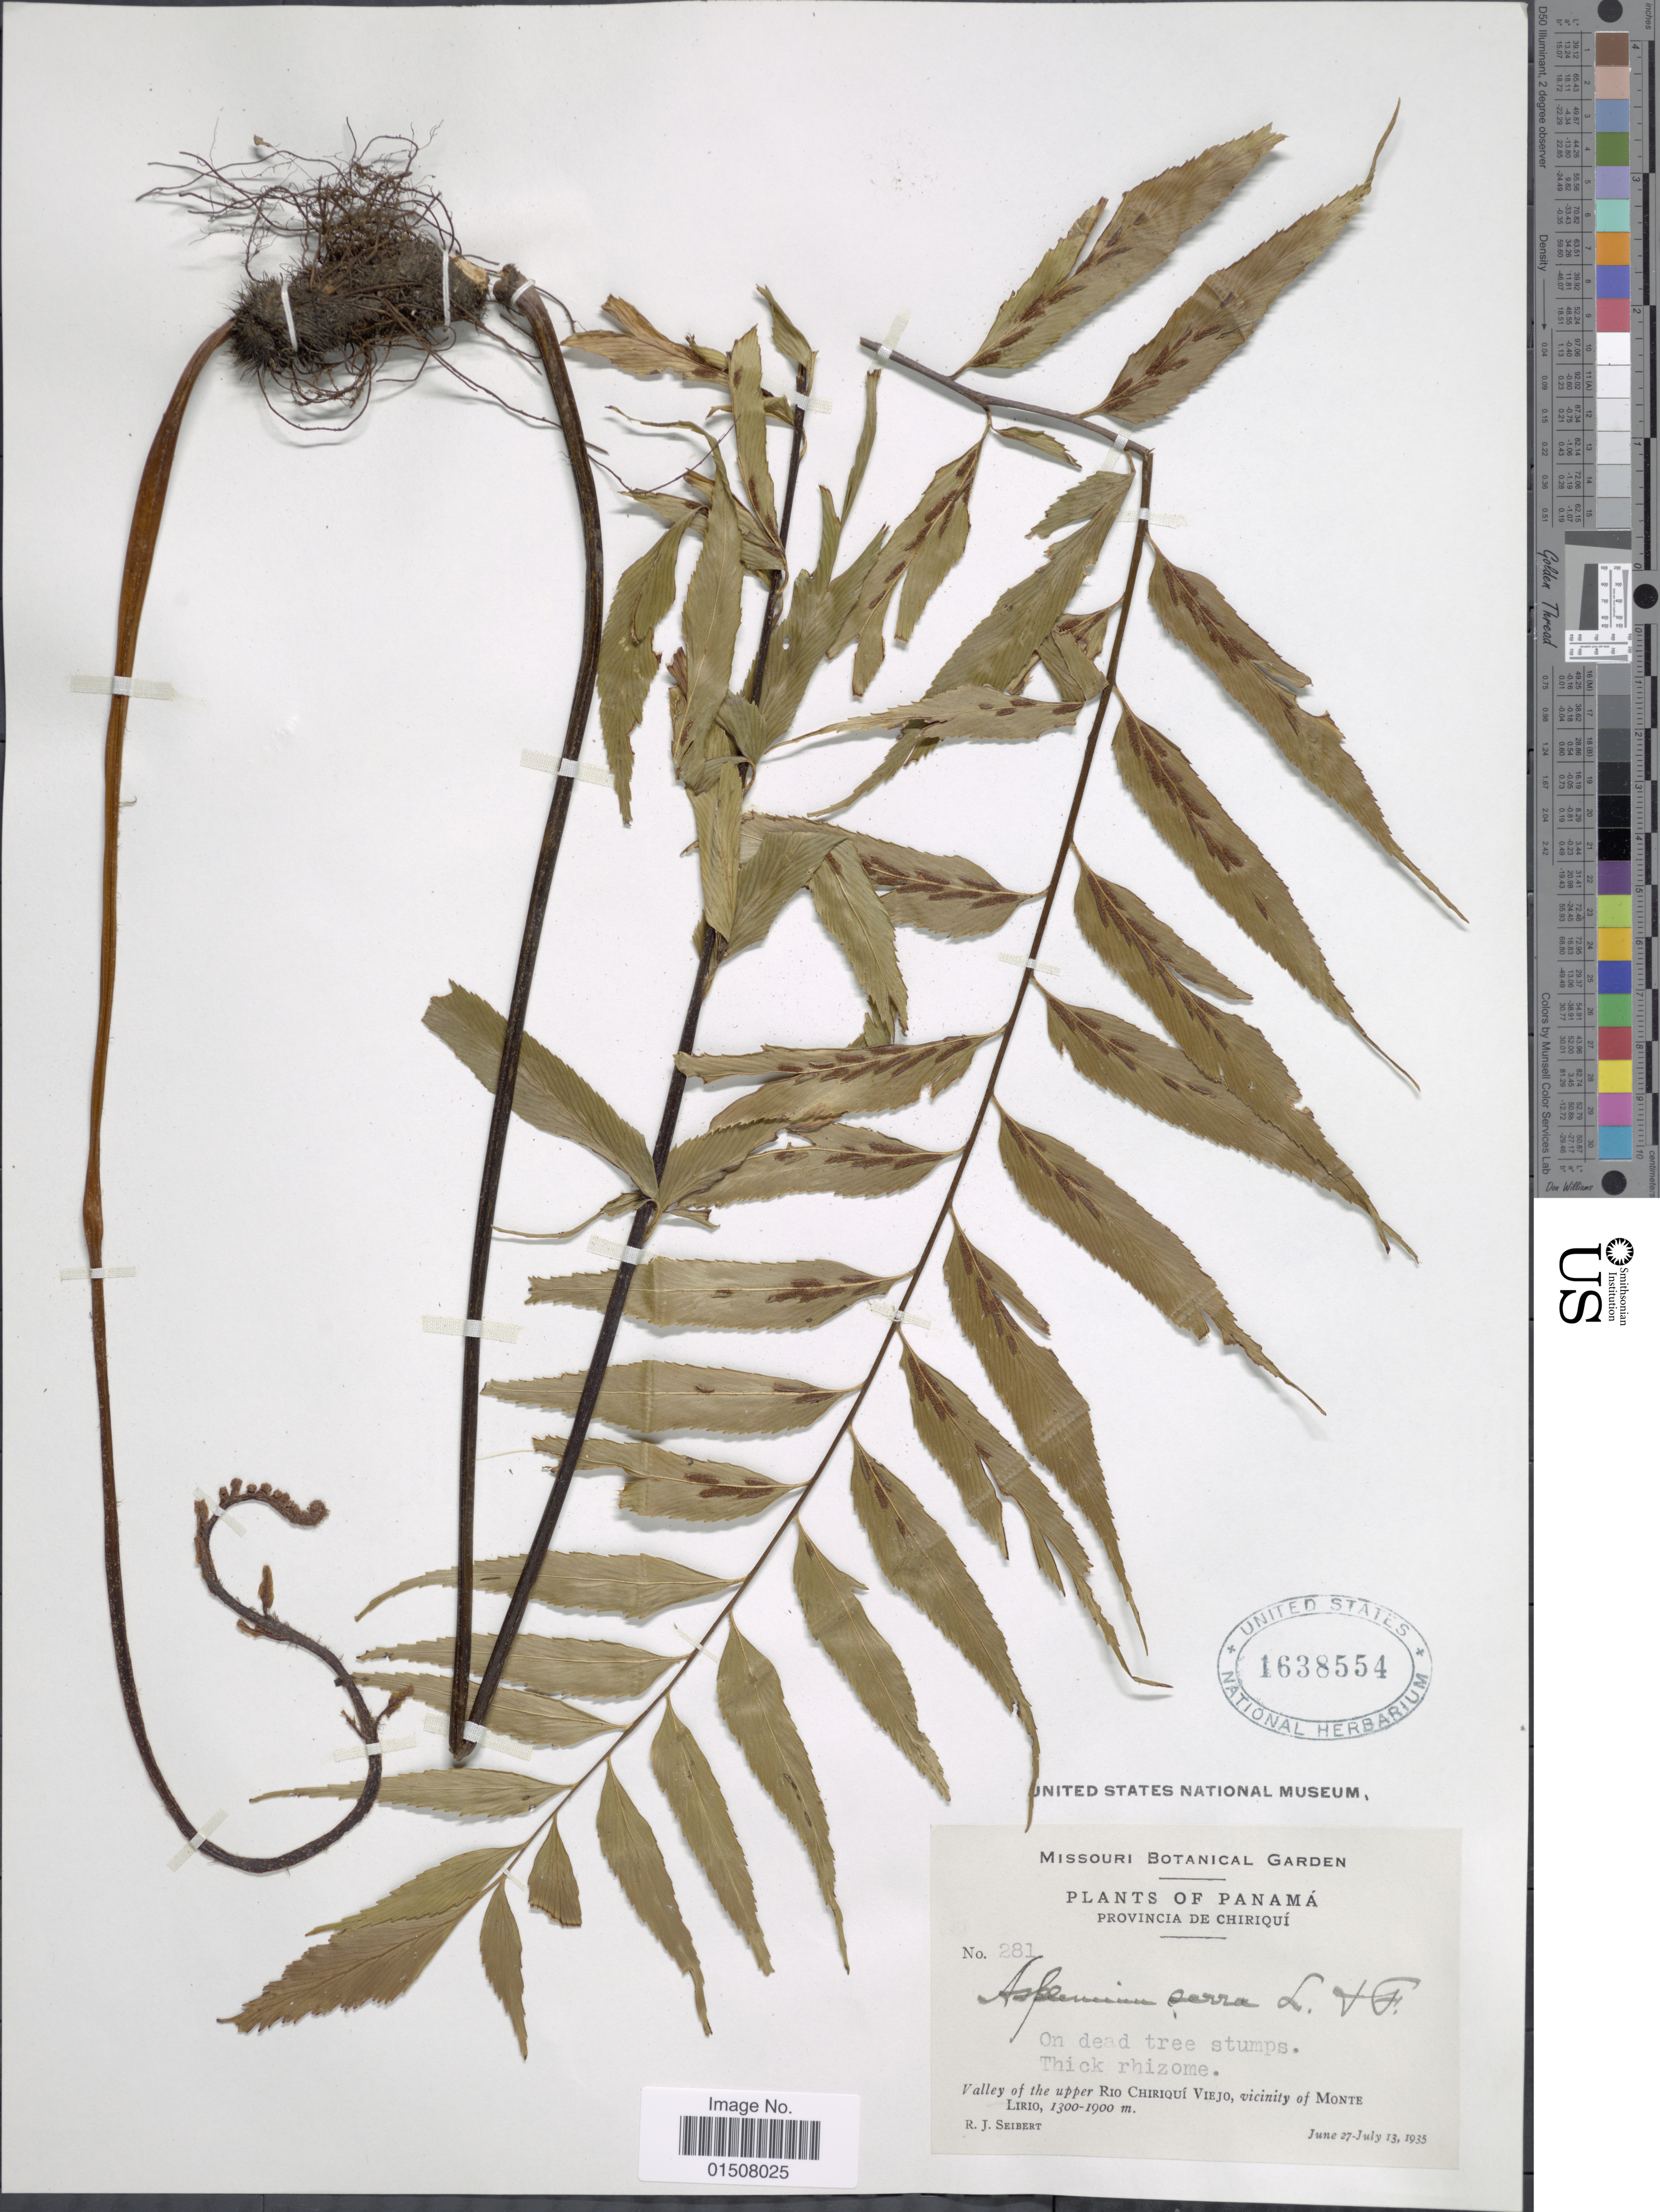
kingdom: Plantae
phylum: Tracheophyta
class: Polypodiopsida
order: Polypodiales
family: Aspleniaceae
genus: Asplenium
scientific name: Asplenium serra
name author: Langsd. & Fisch.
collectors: R. J. Seibert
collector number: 281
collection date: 1935-06-27/1935-07-13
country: Panama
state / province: Chiriqui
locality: Valley of the upper Rio Chiriqui Viejo, vicinity of Monte Lirio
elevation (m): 1300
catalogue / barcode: US 1638554